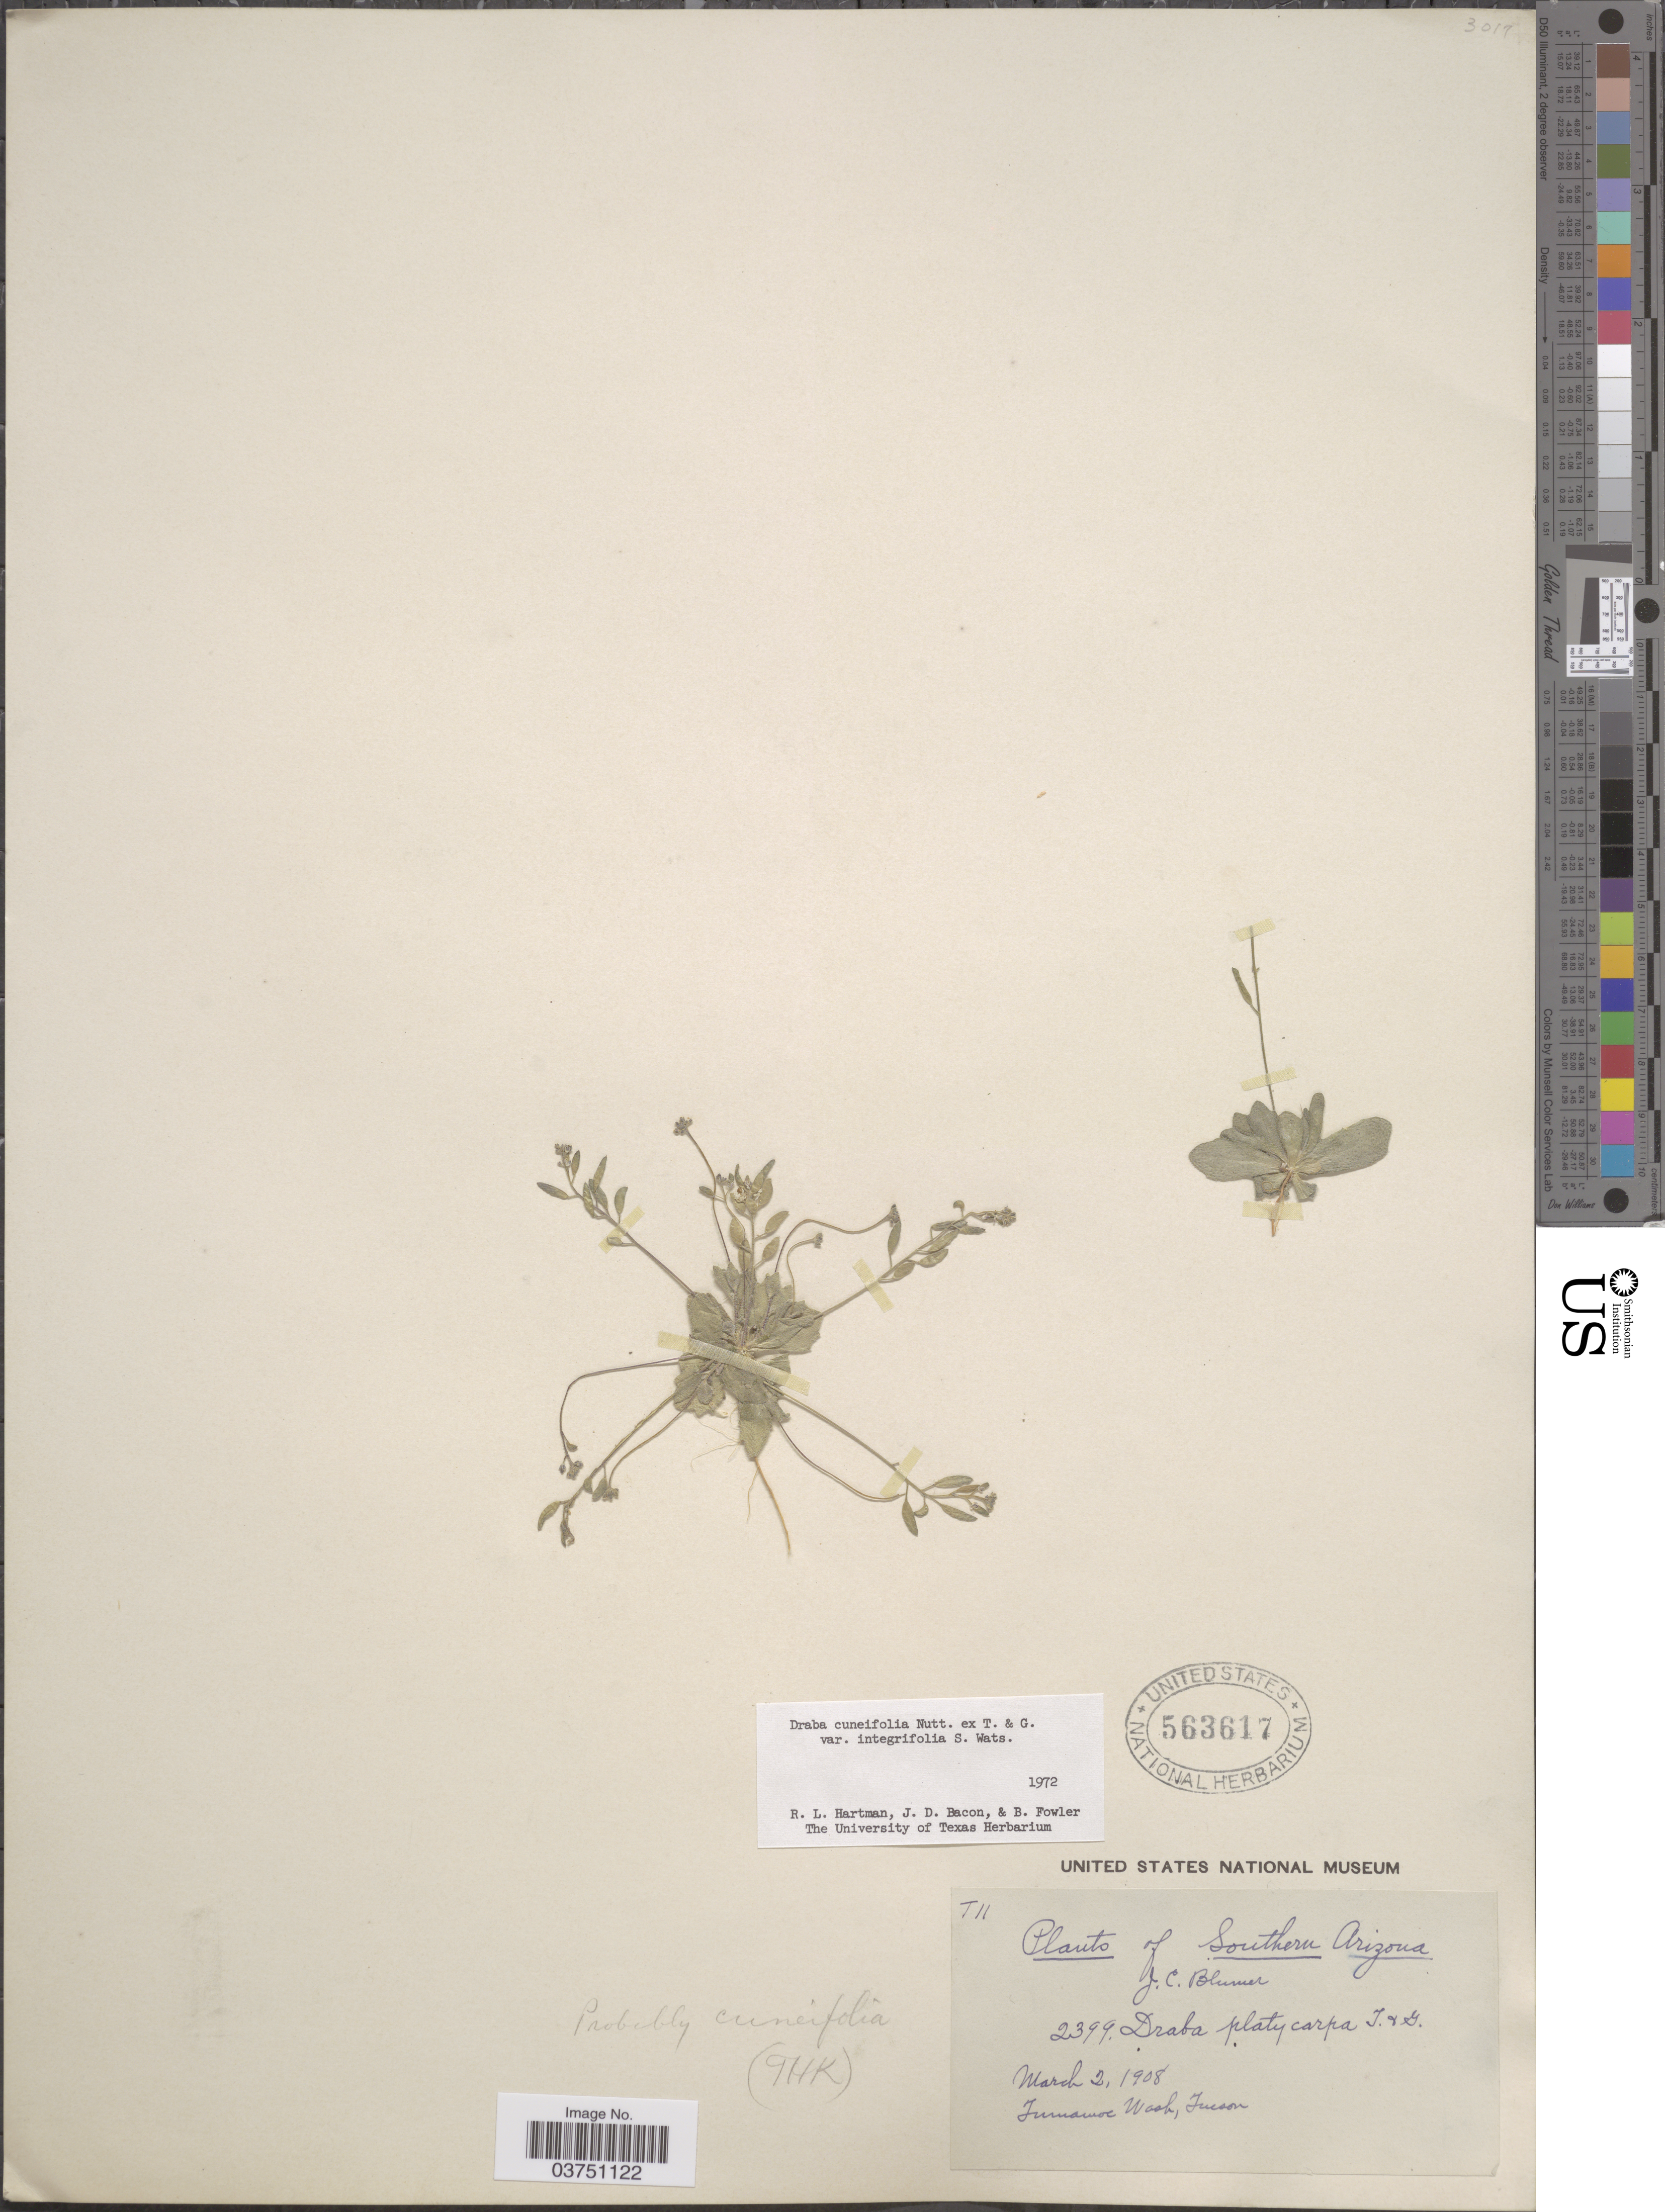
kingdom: Plantae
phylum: Tracheophyta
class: Magnoliopsida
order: Brassicales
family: Brassicaceae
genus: Draba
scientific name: Draba cuneifolia var. integrifolia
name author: S. Watson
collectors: J. C. Blumer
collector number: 2399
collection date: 1908-03-02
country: United States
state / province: Arizona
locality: Southern Arizona. Tumamoc Wash, Tucson.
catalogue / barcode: US 563617